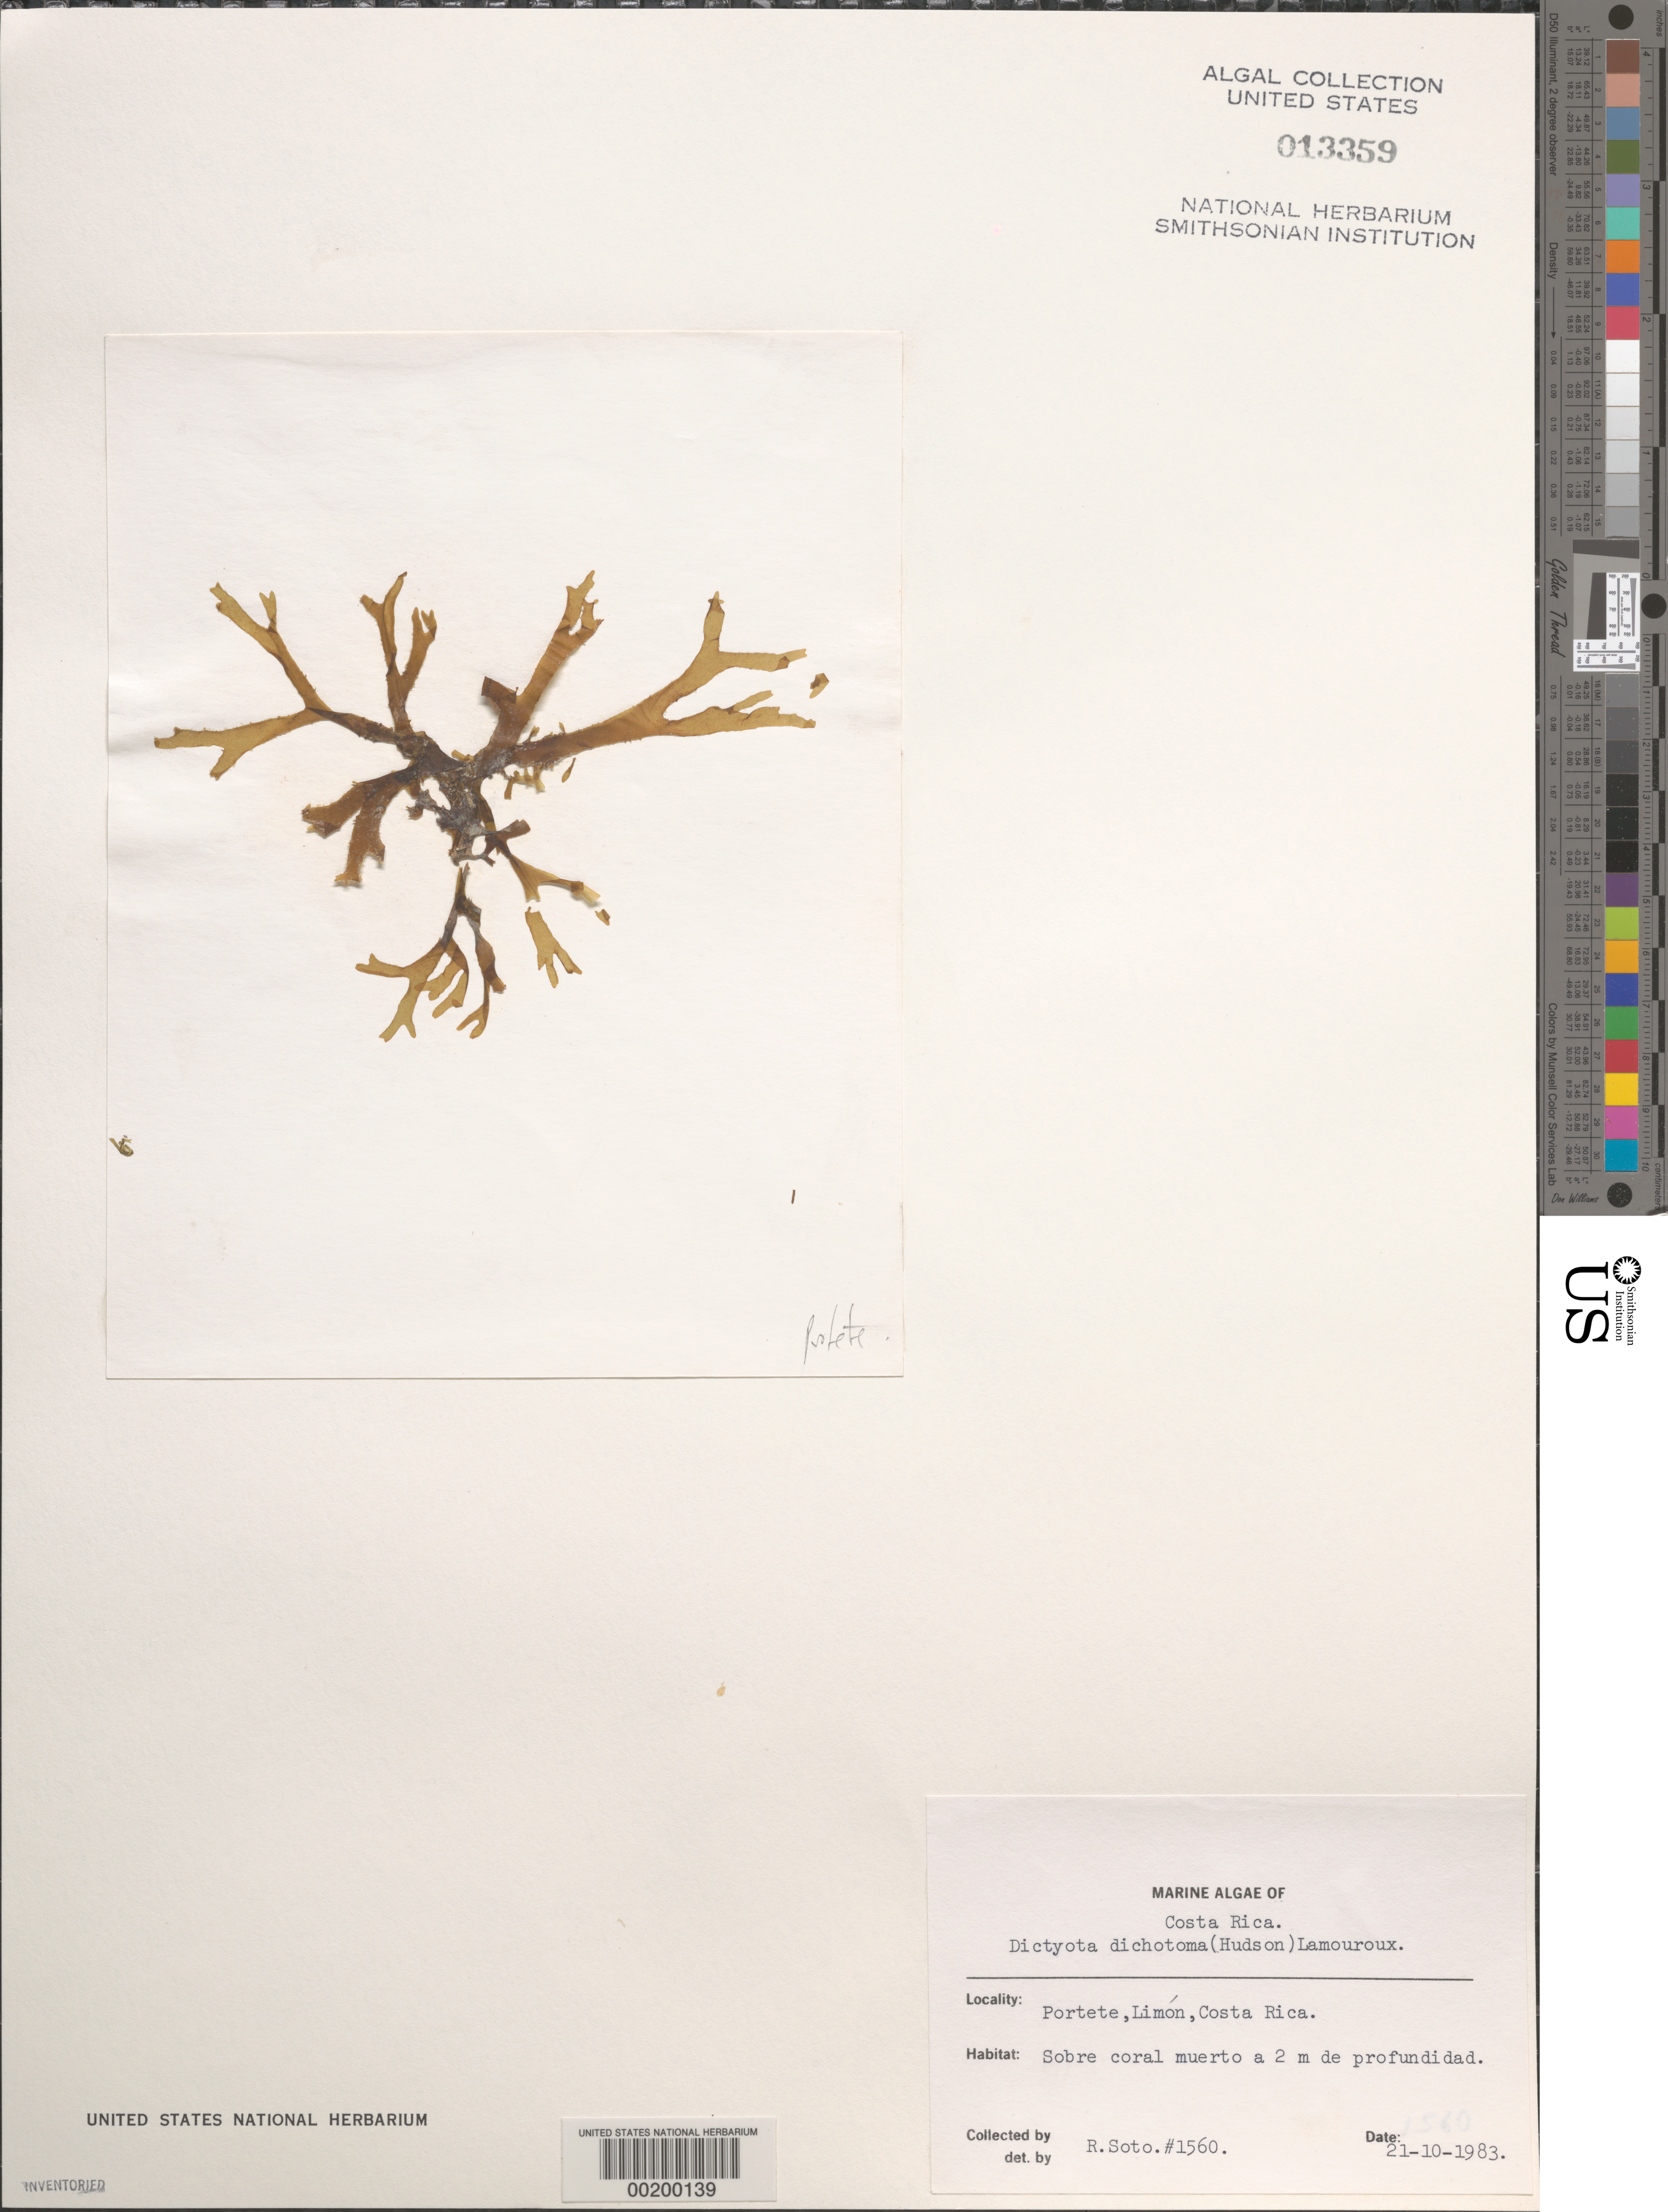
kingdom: Chromista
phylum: Ochrophyta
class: Phaeophyceae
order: Dictyotales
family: Dictyotaceae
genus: Dictyota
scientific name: Dictyota dichotoma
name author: (Huds.) J.V.Lamouroux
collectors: R. Soto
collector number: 1560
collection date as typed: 21 Oct 1983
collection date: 1983-10-21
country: Costa Rica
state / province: Limón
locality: Portete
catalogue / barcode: US 13359